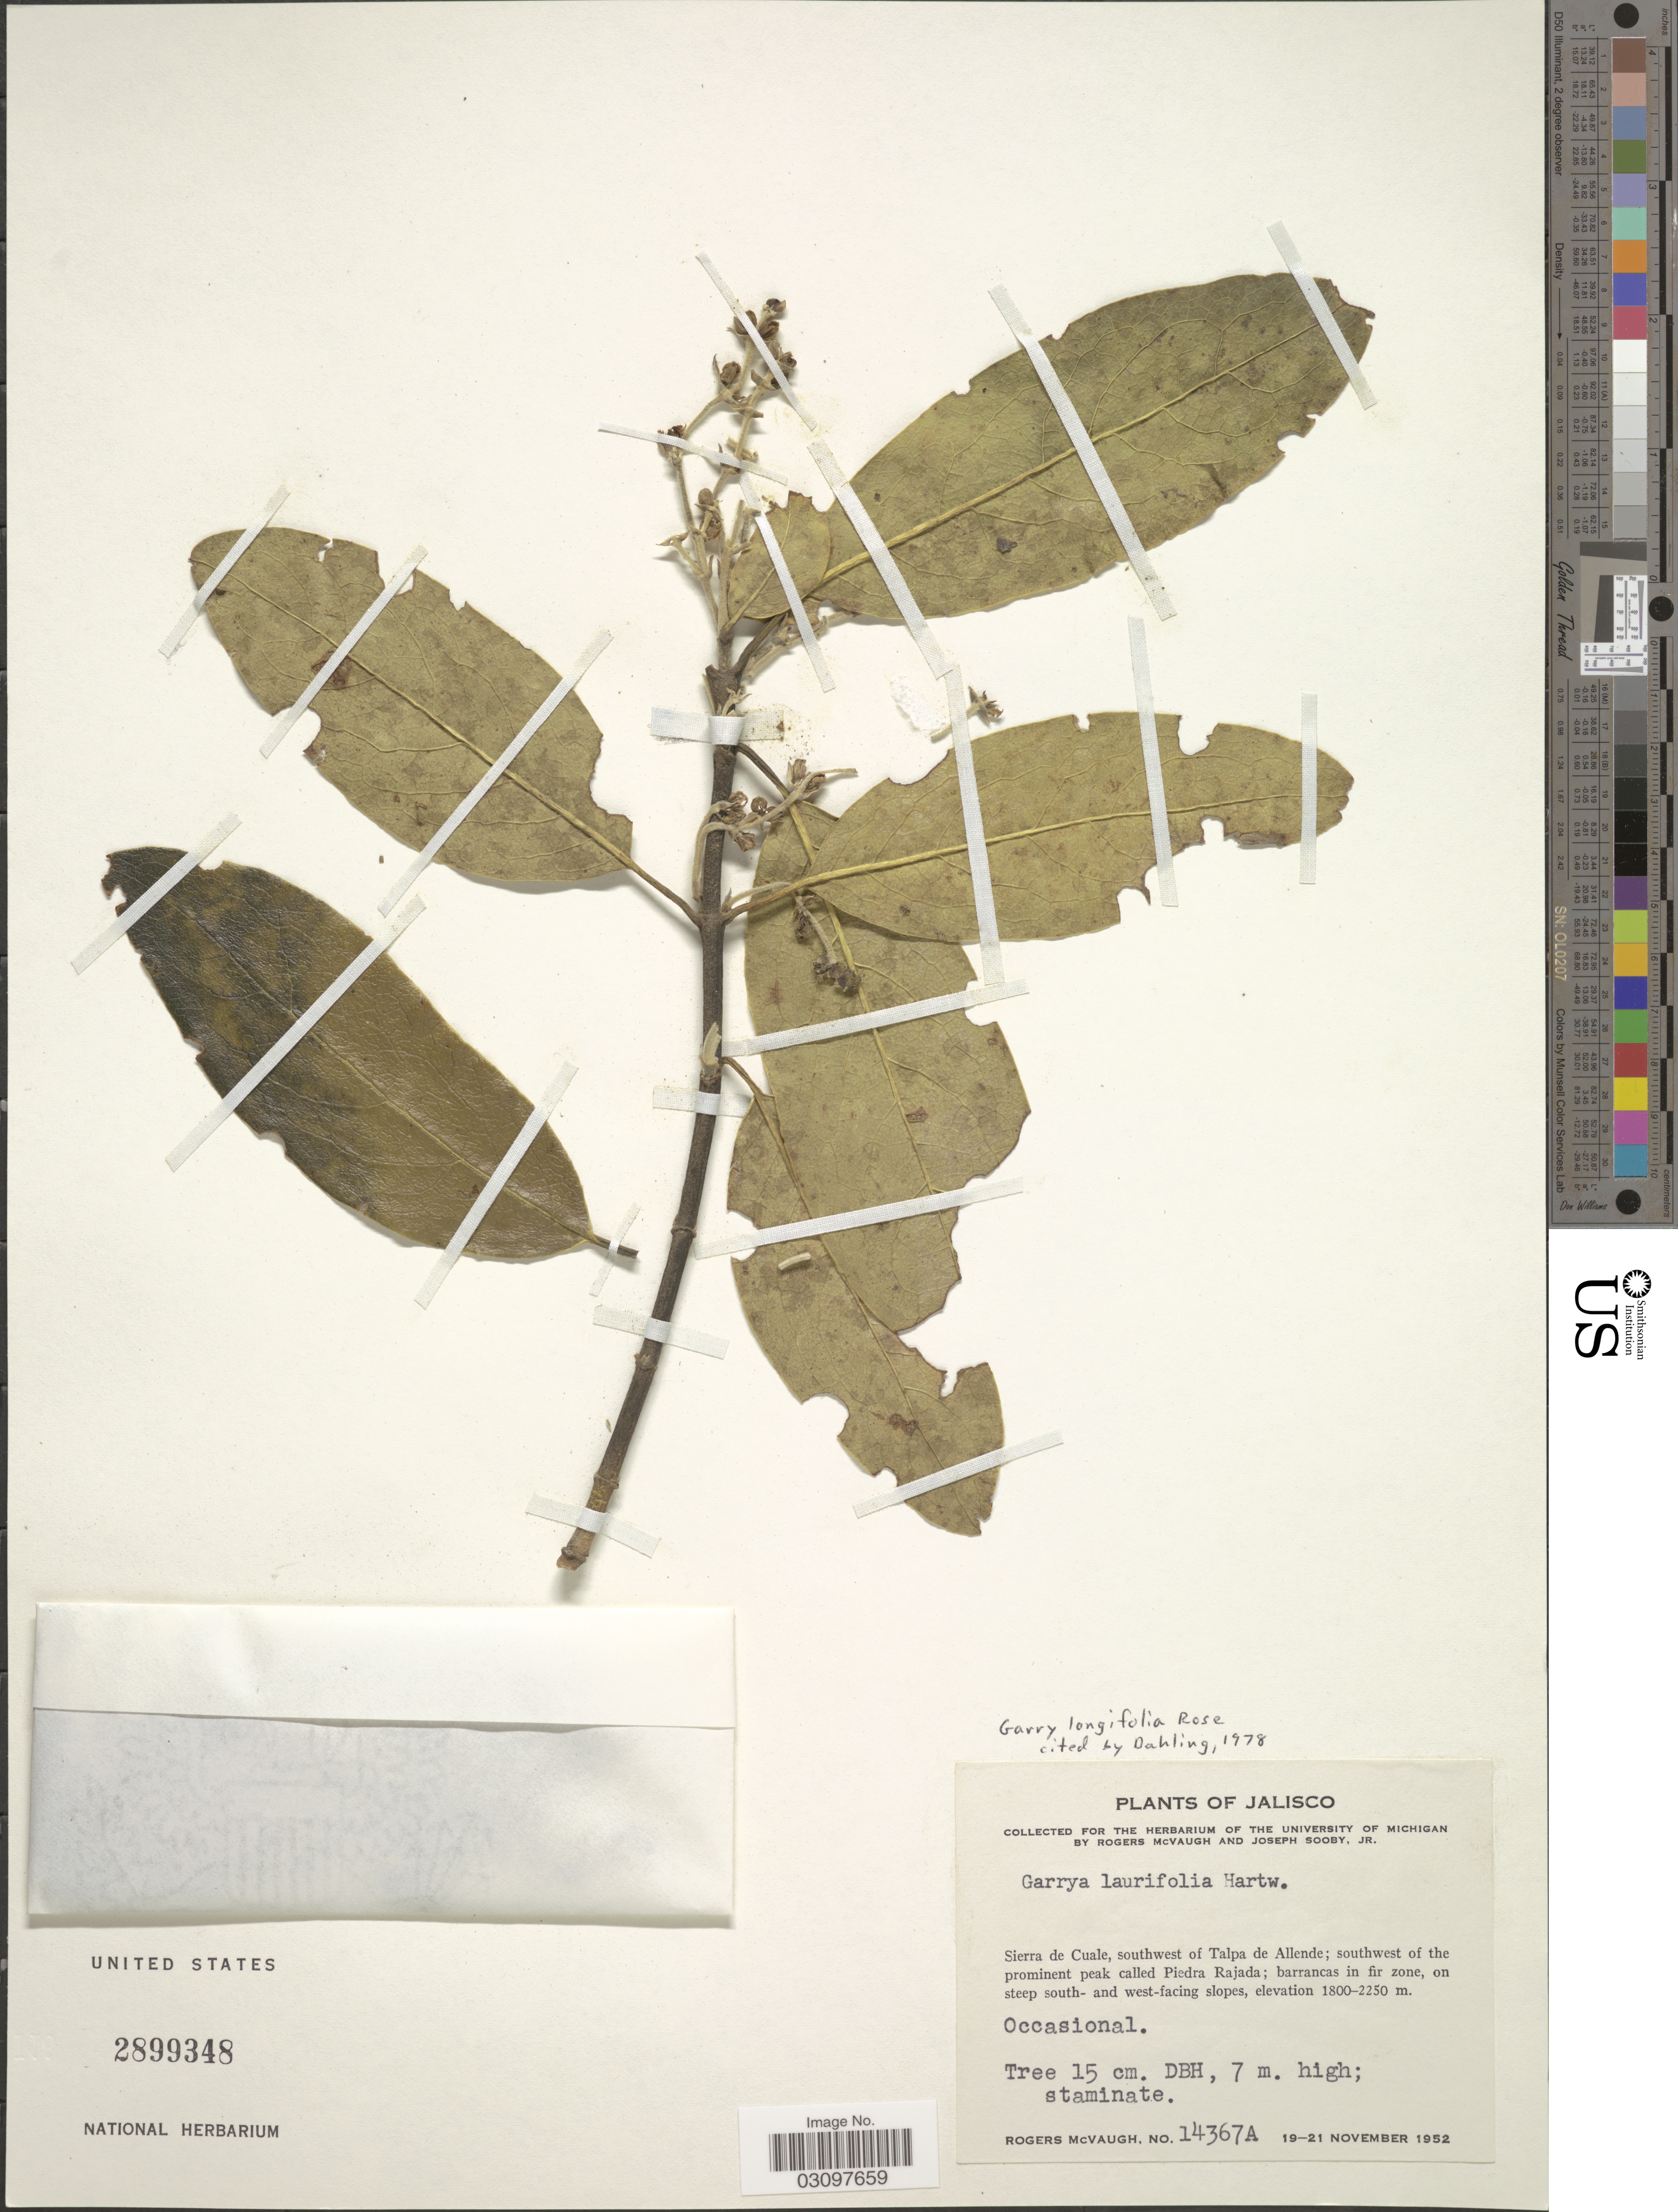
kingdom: Plantae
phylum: Tracheophyta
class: Magnoliopsida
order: Garryales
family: Garryaceae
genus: Garrya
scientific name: Garrya longifolia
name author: Rose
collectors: R. McVaugh & J. Sooby Jr.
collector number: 14367A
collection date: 1952-11-19/1952-11-21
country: Mexico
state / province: Jalisco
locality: Sierra de Cuale, southwest of Talpa de Allende; southwest of the prominent peak called Piedra Rajada; barrancas in fir zone, on steep south- and west-facing slopes.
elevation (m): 1800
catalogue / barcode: US 2899348